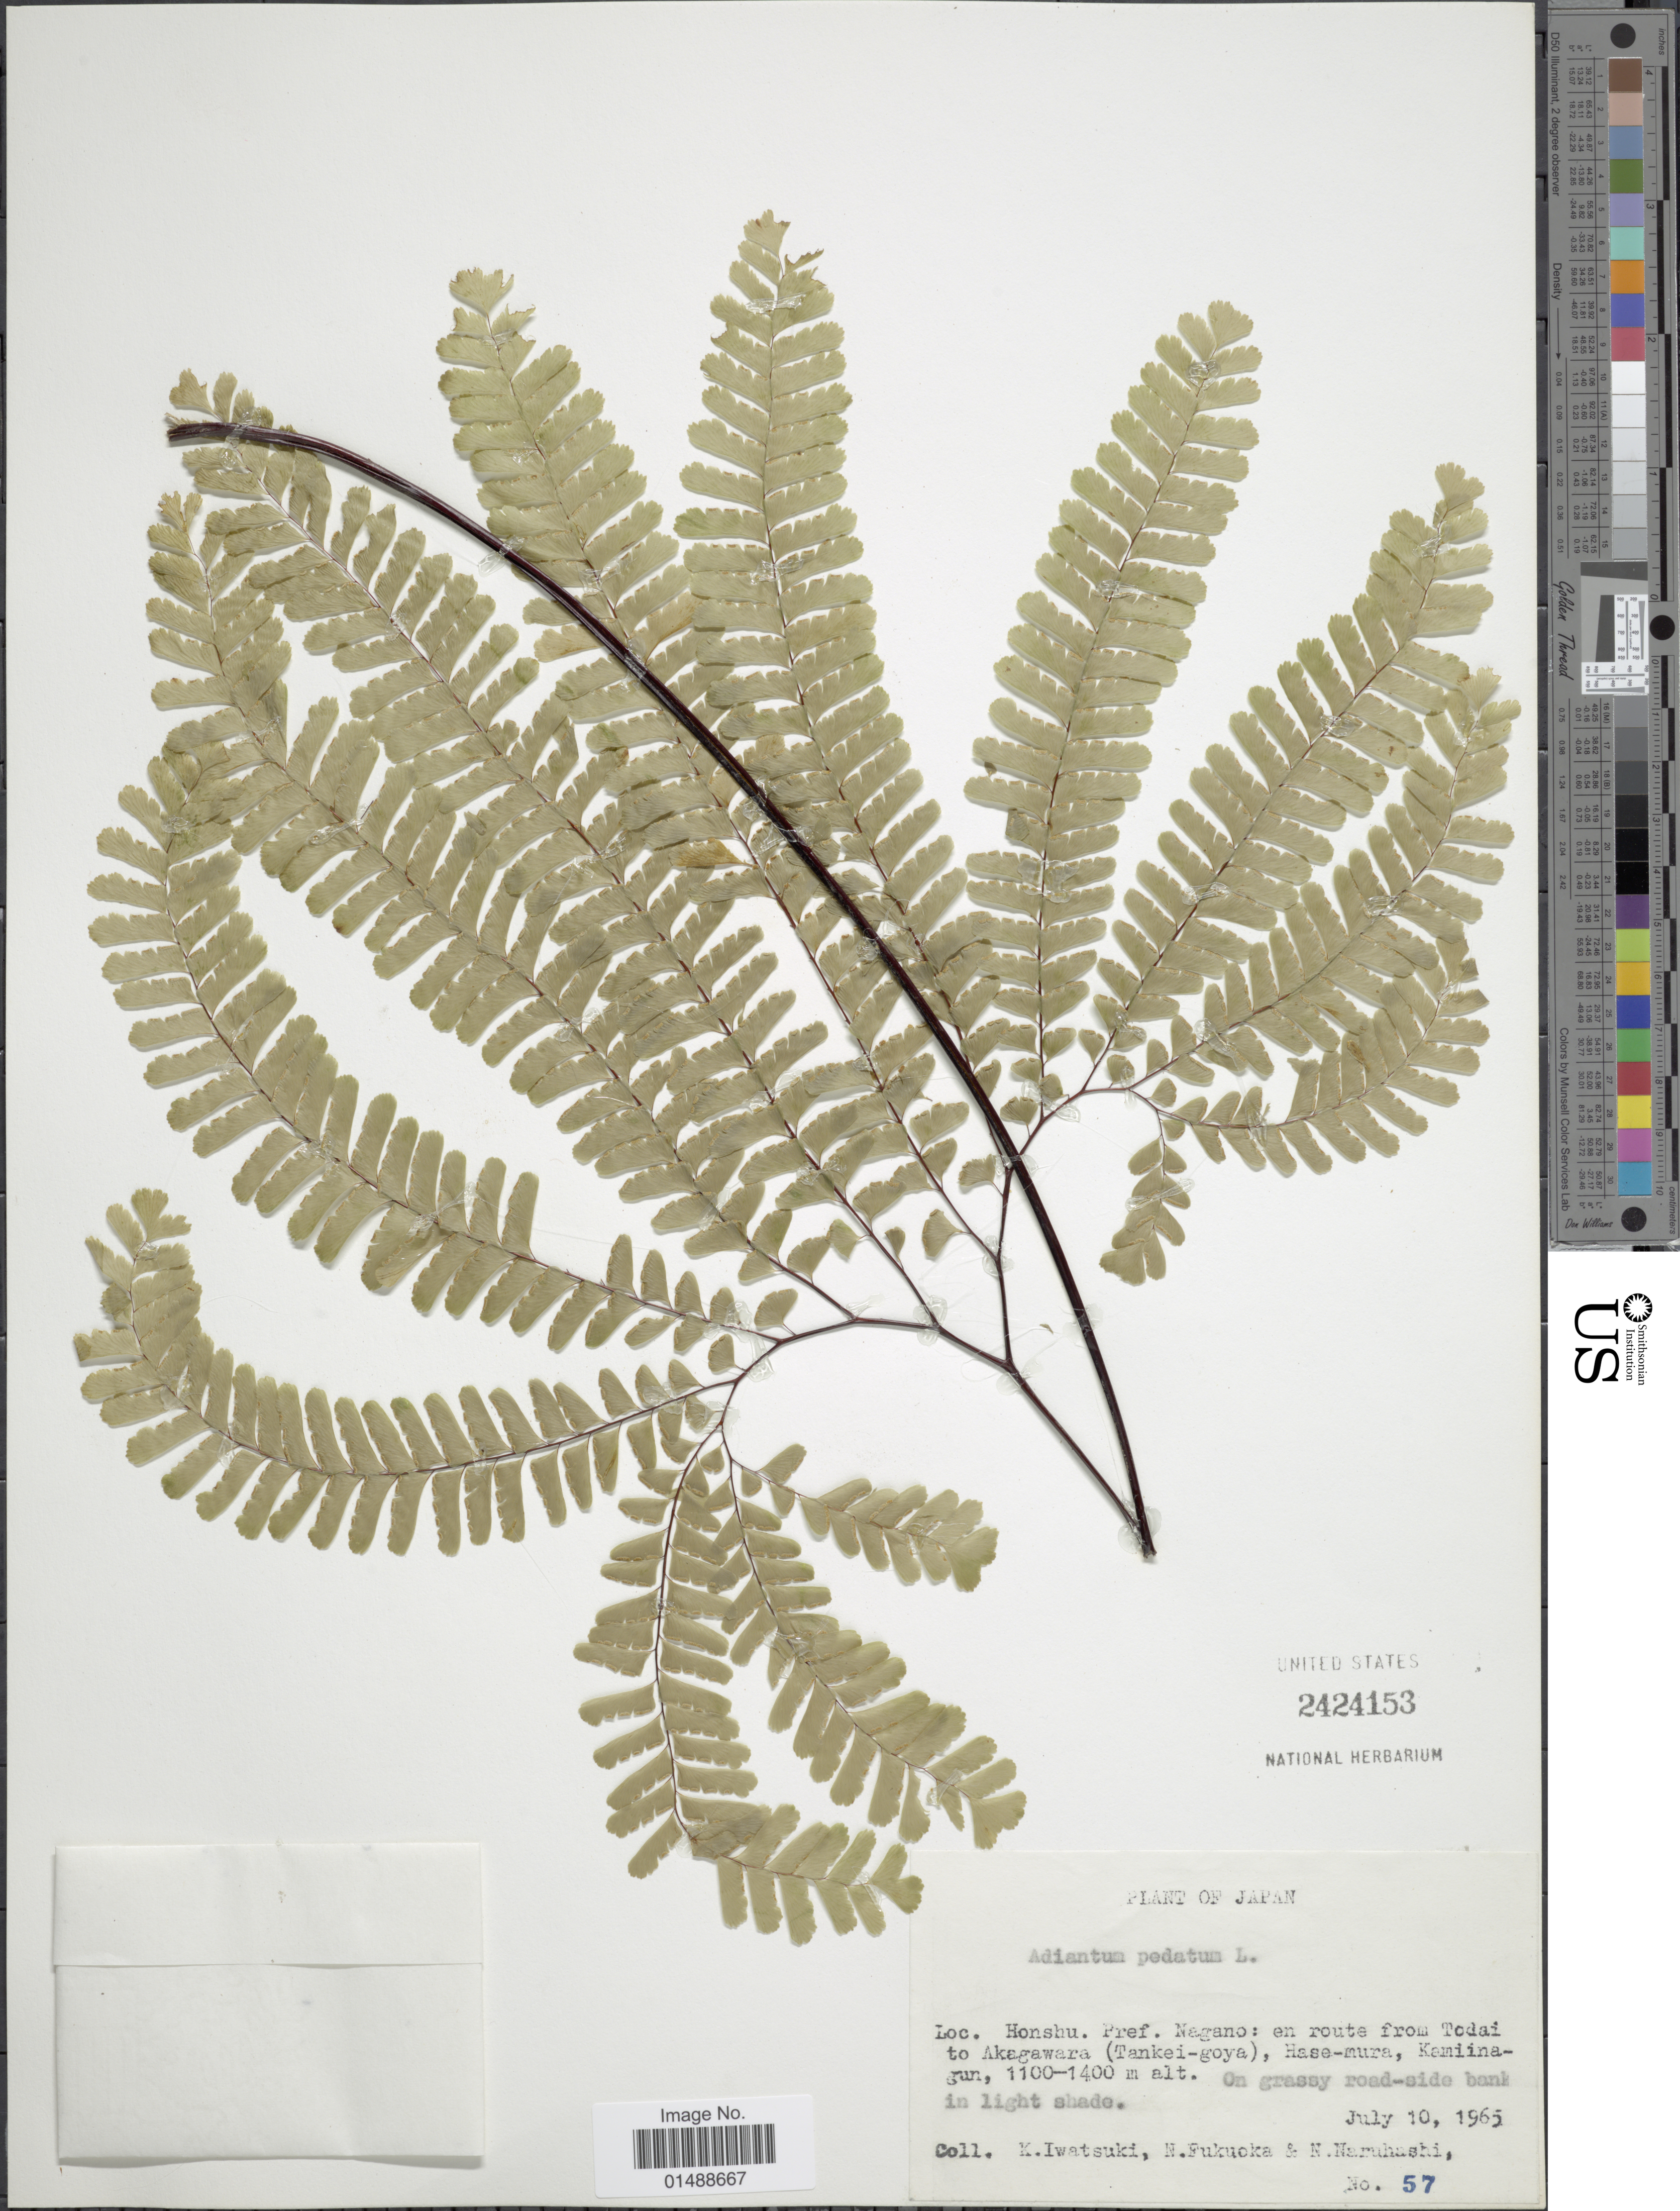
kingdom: Plantae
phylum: Tracheophyta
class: Polypodiopsida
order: Polypodiales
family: Pteridaceae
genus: Adiantum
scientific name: Adiantum pedatum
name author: L.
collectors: K. Iwatsuki, N. Fukuoka & N. Naruhashi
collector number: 57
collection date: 1965-07-10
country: Japan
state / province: Nagano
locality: Japan, Honshu. Pref Nagano: en route from Todaito Akagawara (Tankei-goyo), Hase-mura, Kaminagun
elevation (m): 1100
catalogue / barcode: US 2424153